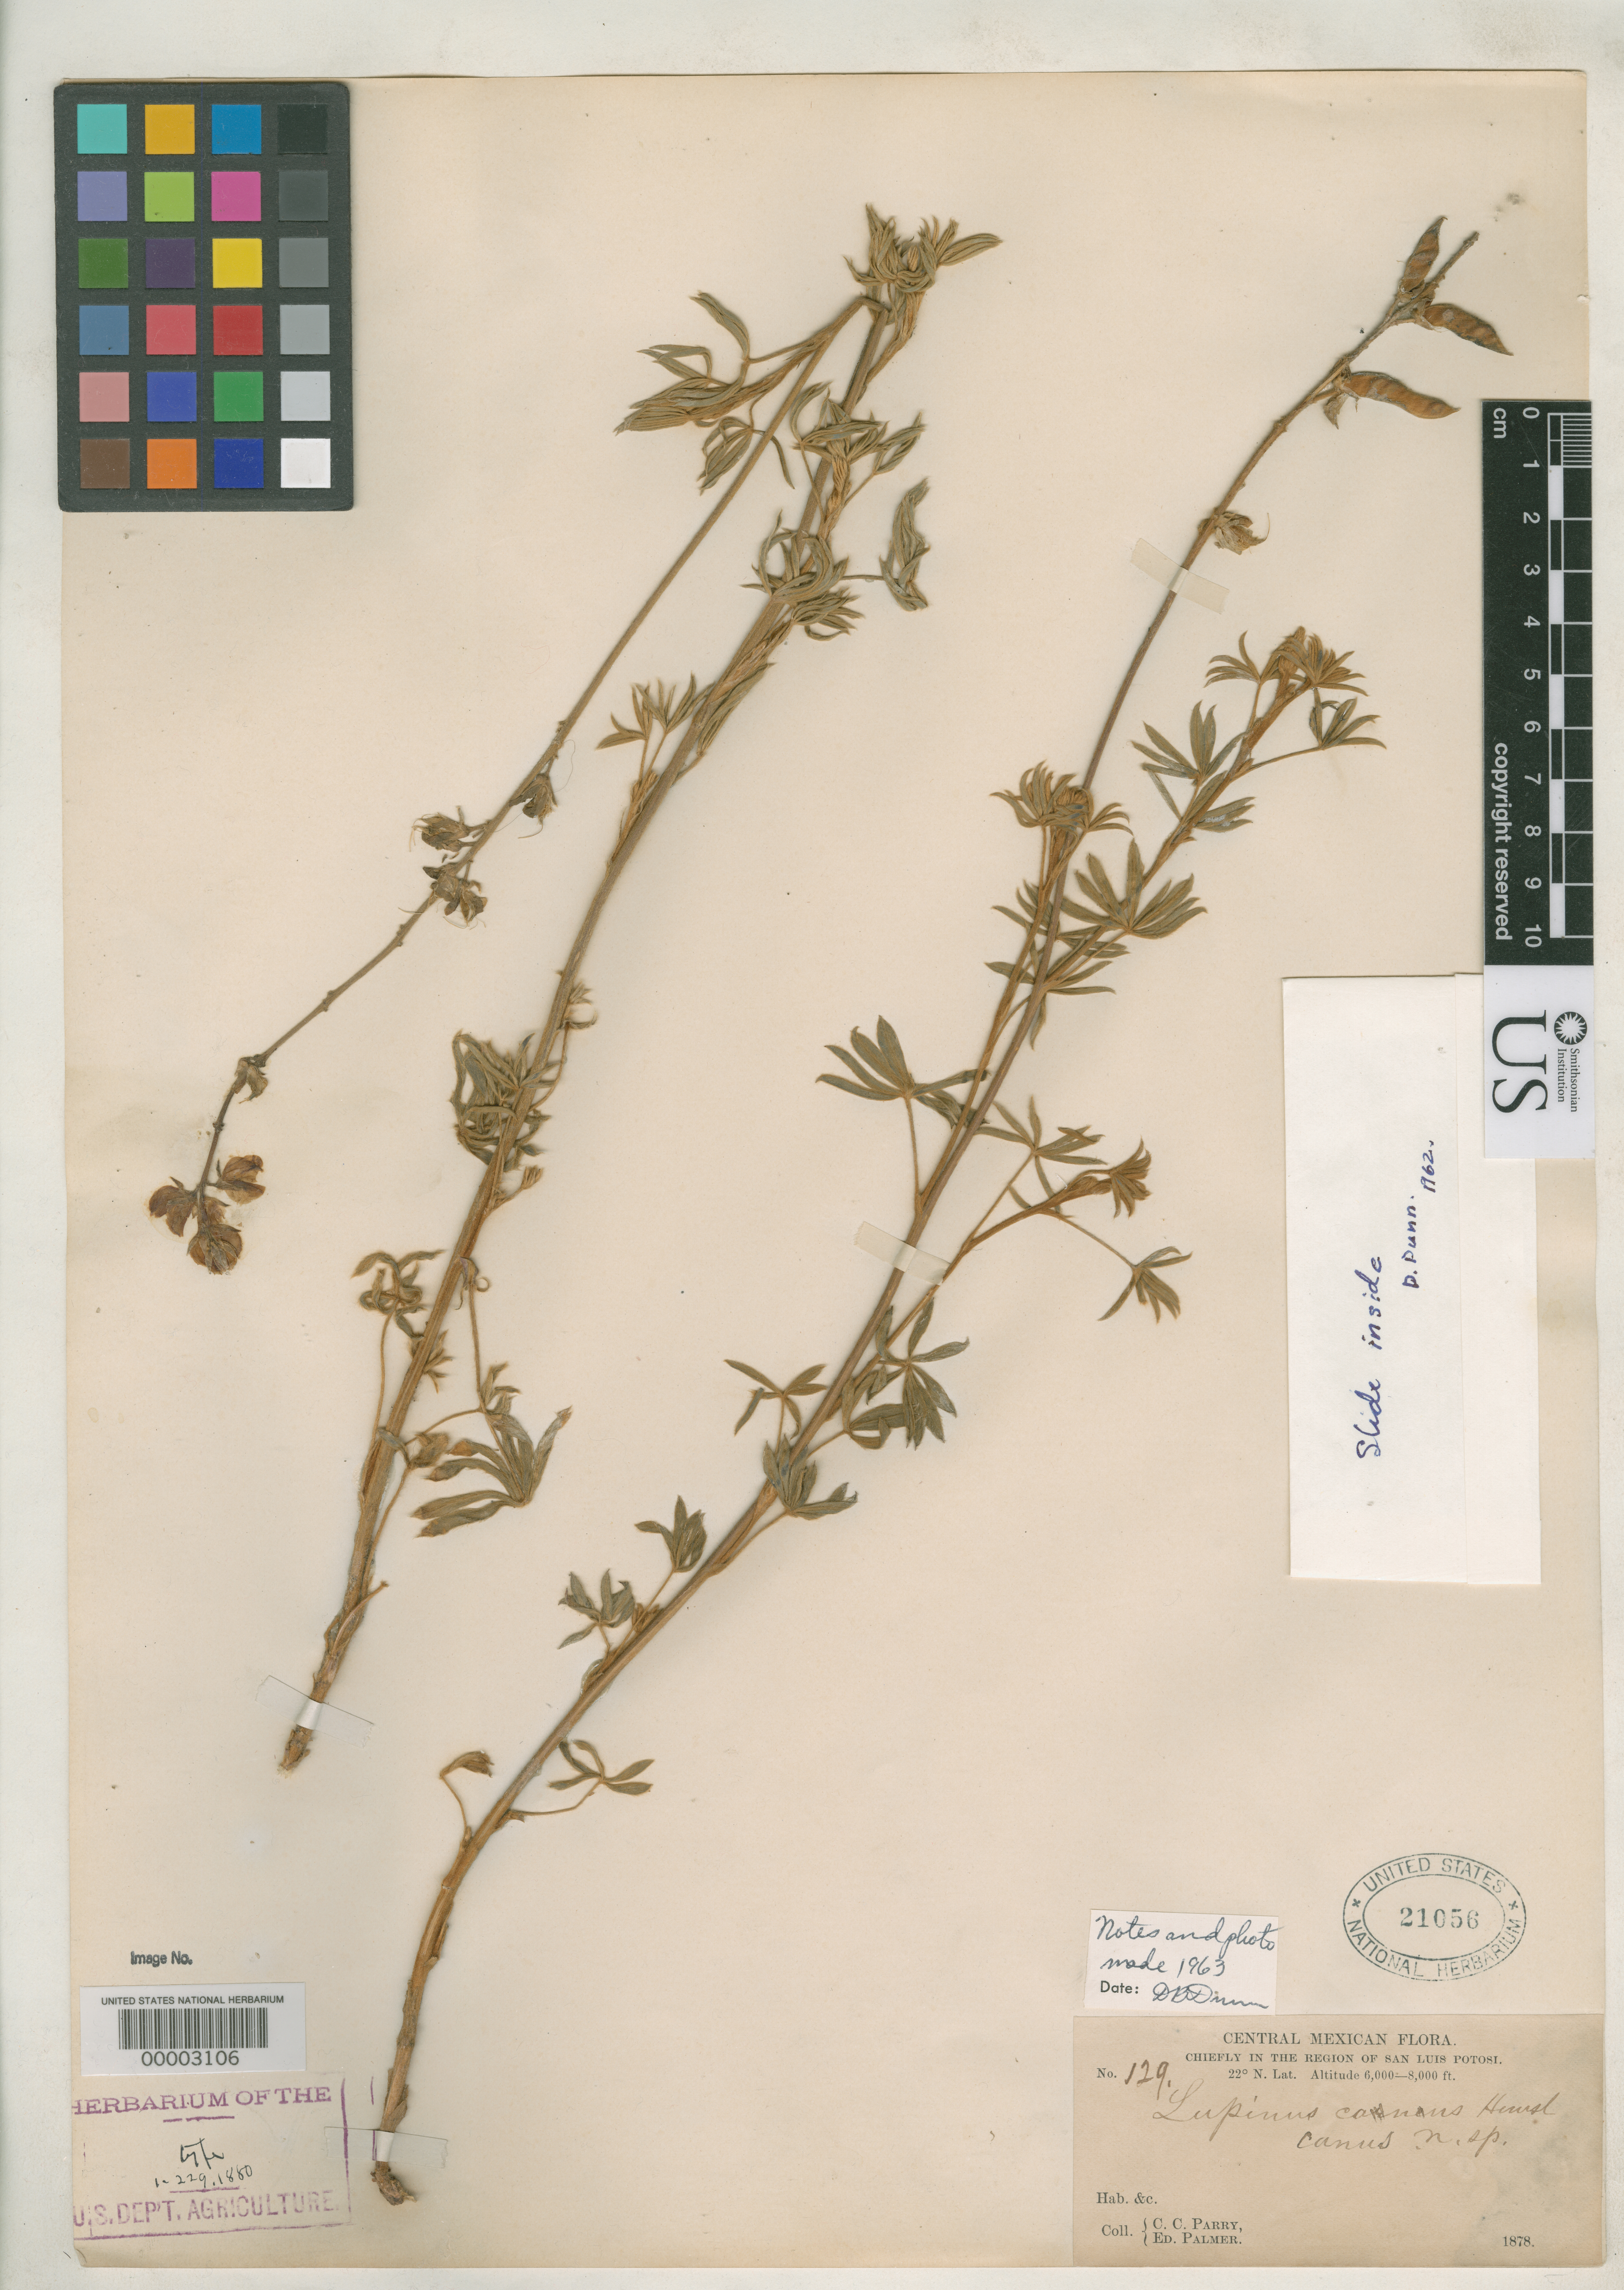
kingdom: Plantae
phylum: Tracheophyta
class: Magnoliopsida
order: Fabales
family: Fabaceae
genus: Lupinus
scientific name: Lupinus canus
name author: Hemsl.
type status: Isotype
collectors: C. C. Parry & E. Palmer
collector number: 129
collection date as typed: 1878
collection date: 1878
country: Mexico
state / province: San Luis Potosi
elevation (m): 1829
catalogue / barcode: US 21056